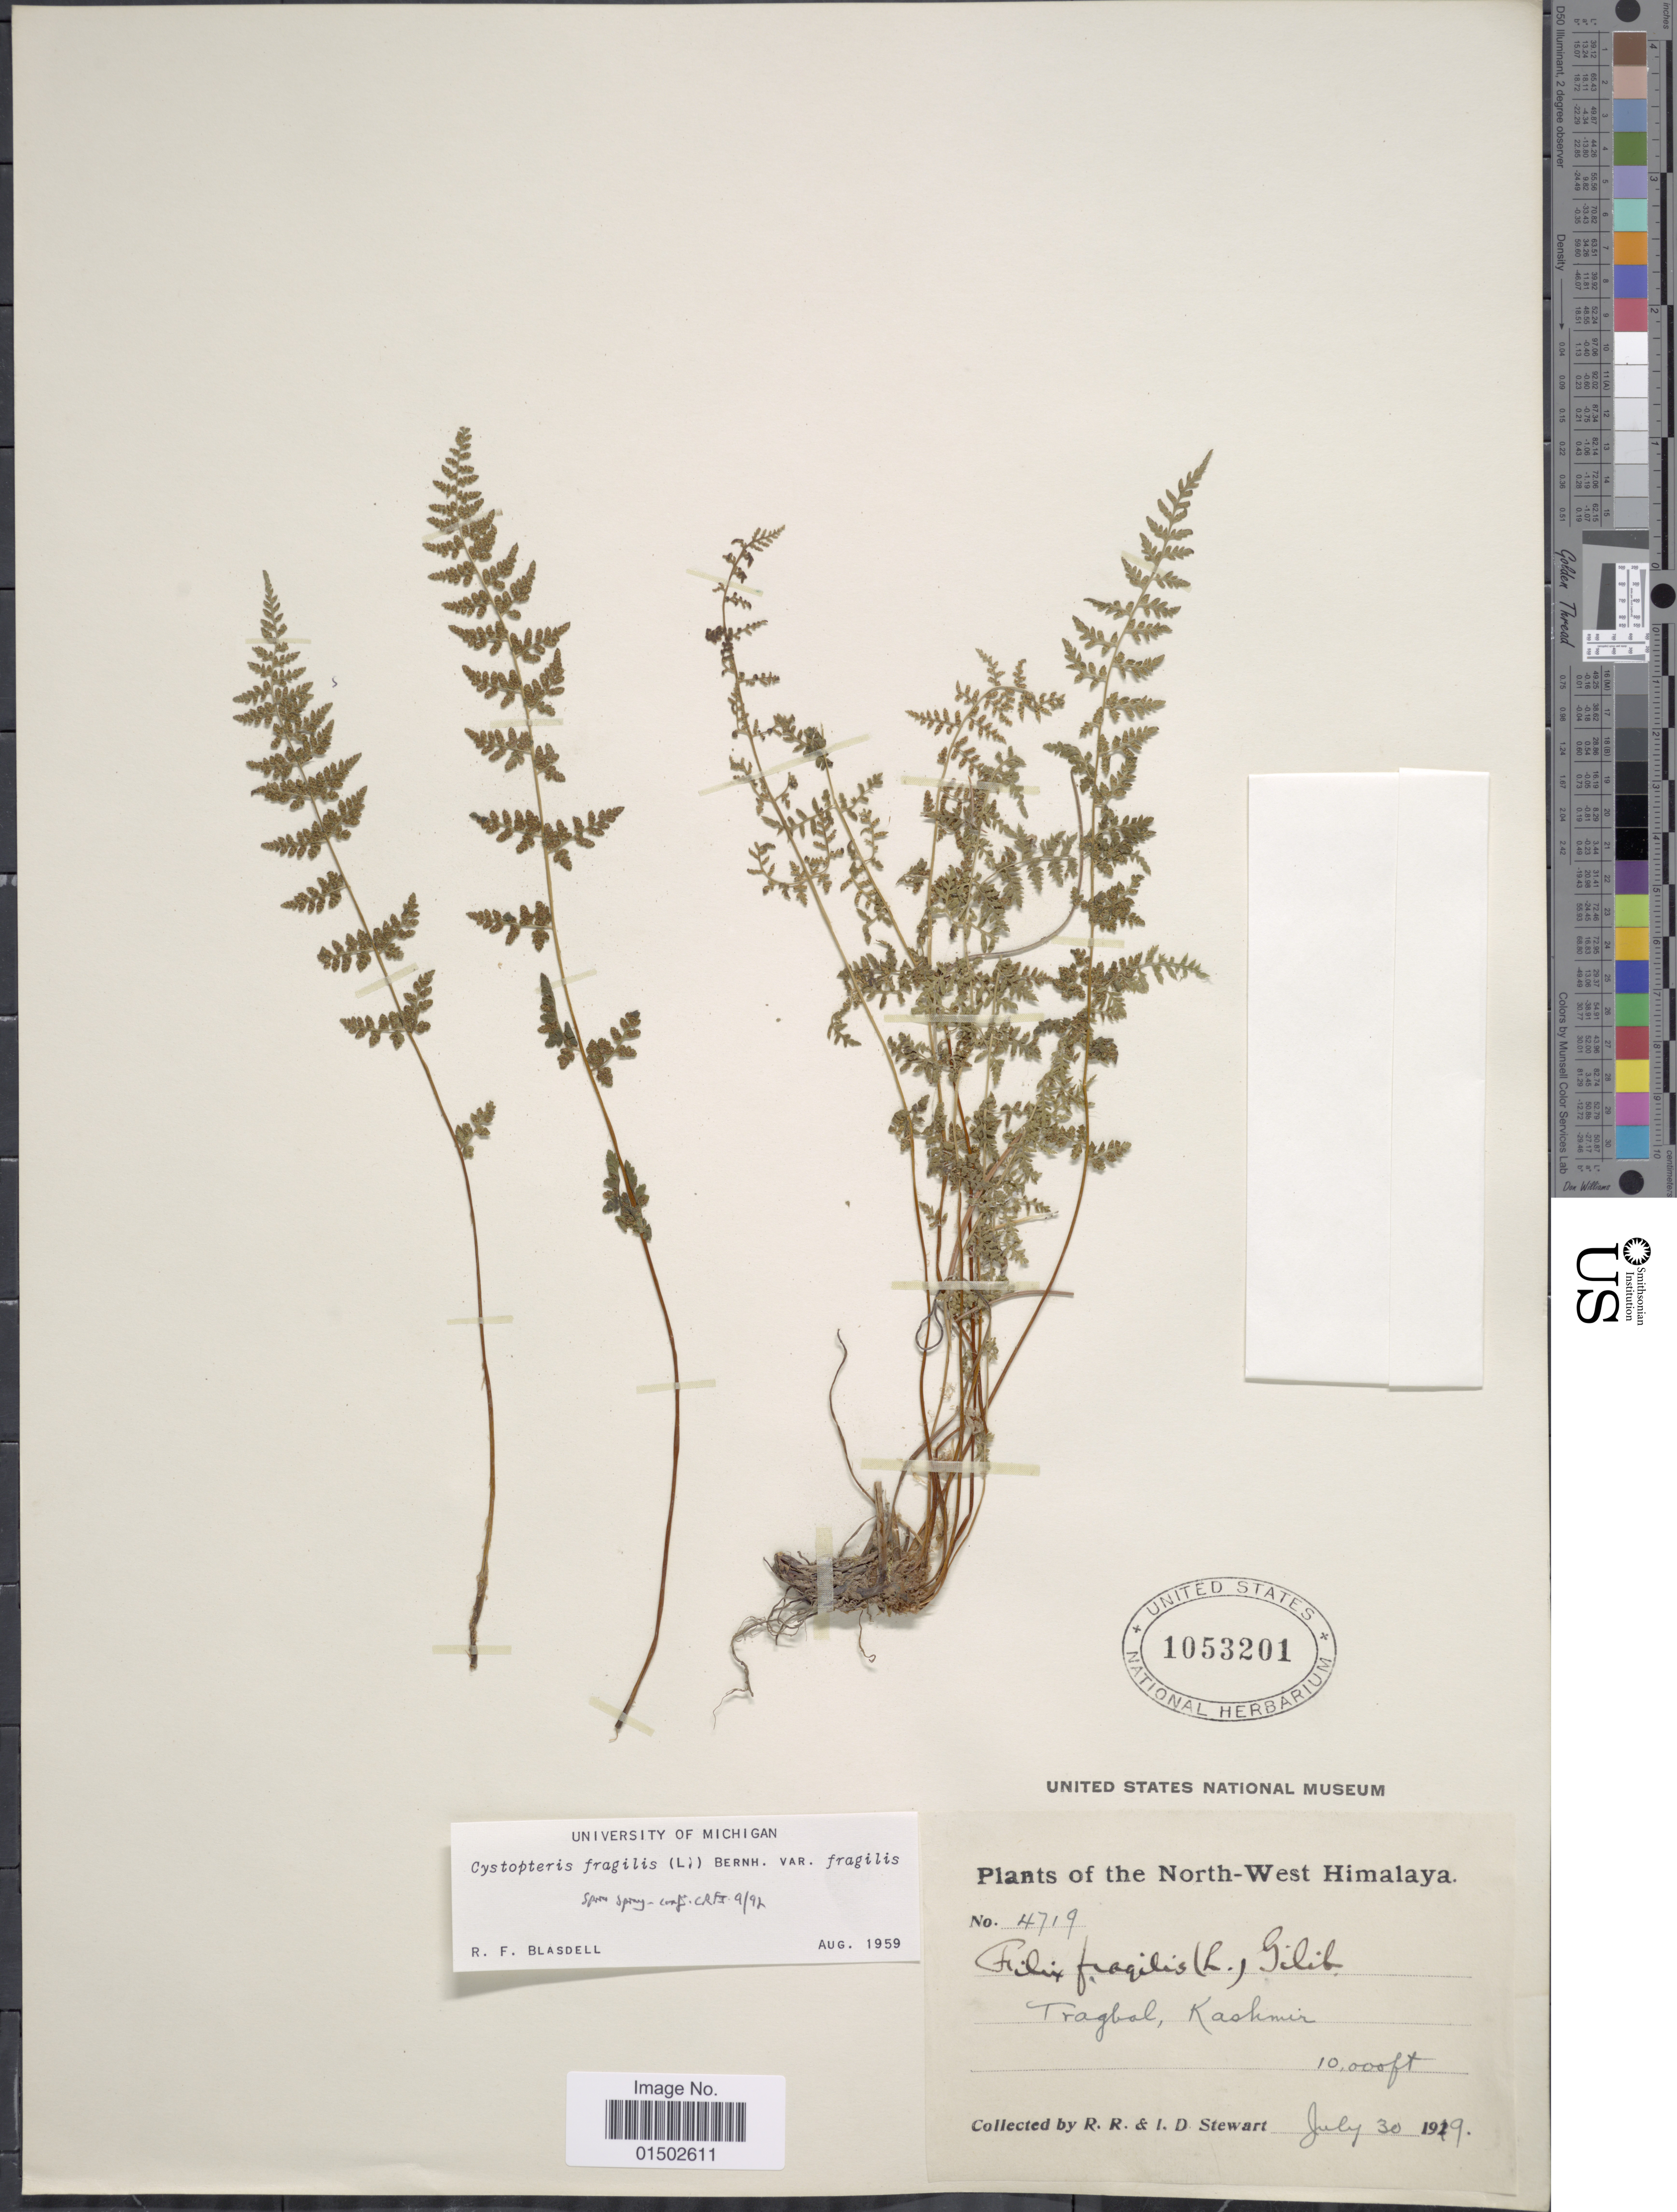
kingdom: Plantae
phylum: Tracheophyta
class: Polypodiopsida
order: Polypodiales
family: Cystopteridaceae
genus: Cystopteris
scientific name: Cystopteris fragilis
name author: (L.) Bernh.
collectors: R. R. Stewart & I. Stewart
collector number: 4719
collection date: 1919-07-30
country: India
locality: North- West Himalaya, Tragbal, Kashmir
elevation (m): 3048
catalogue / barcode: US 1053201